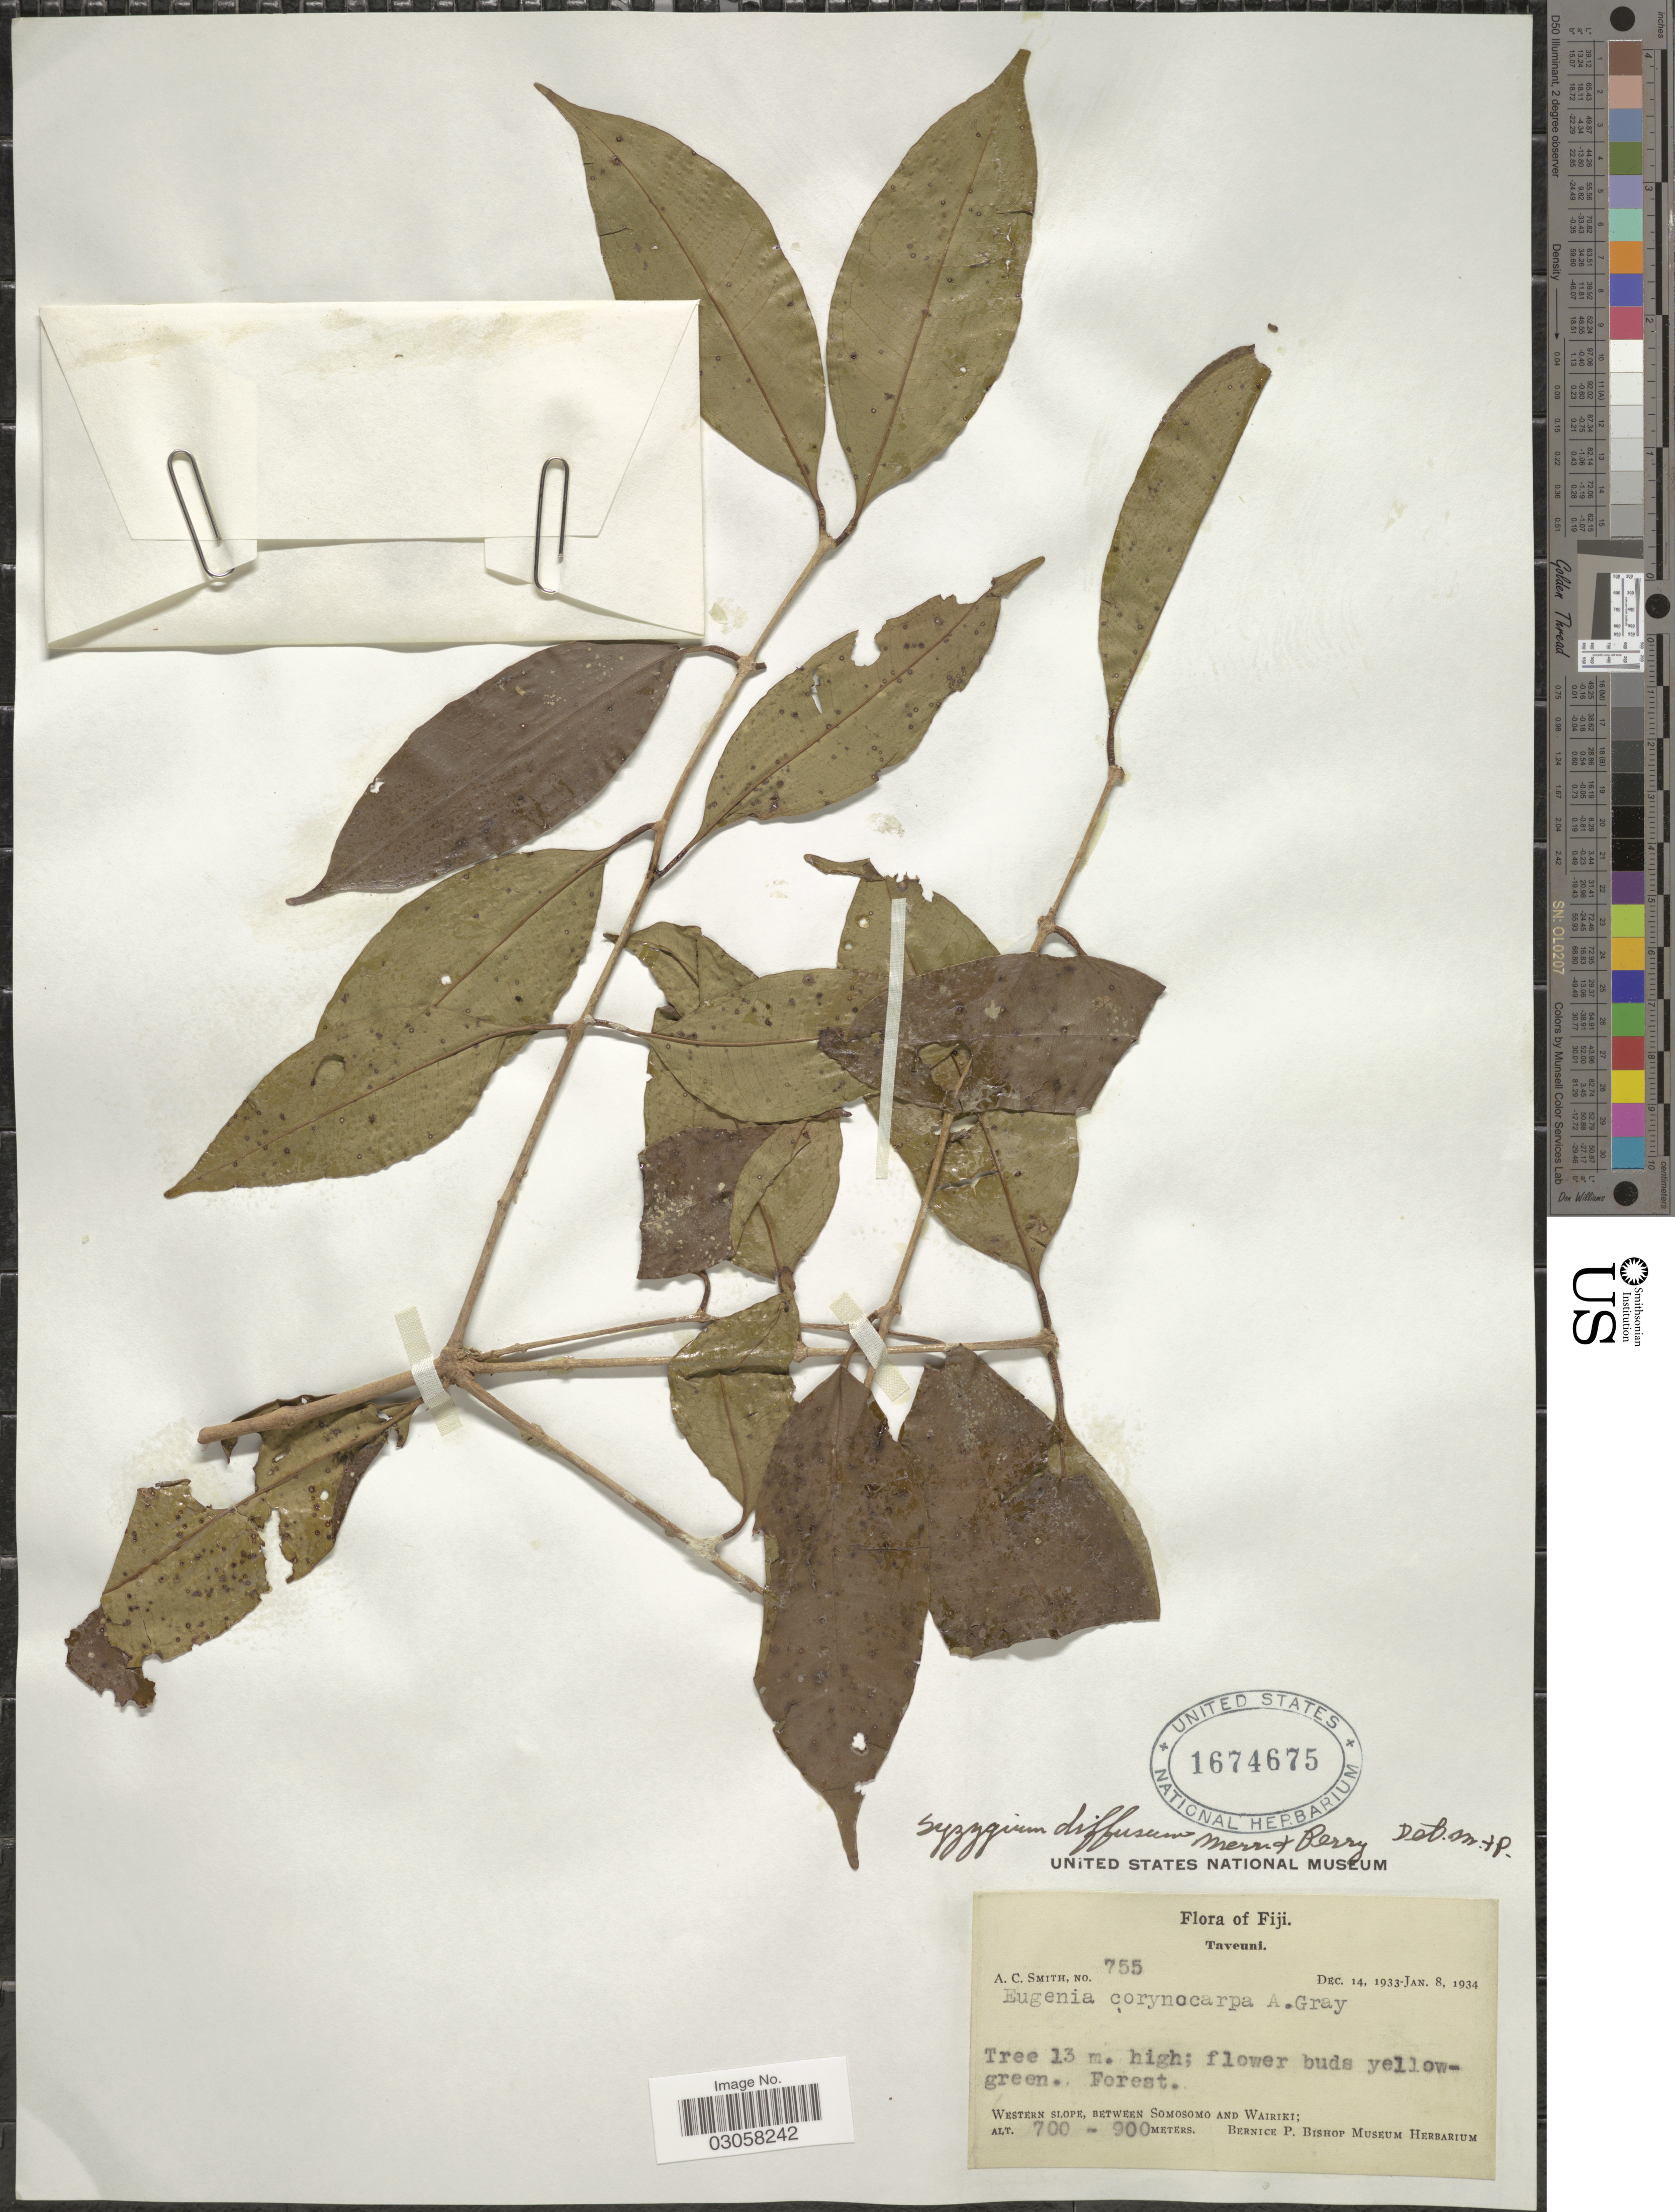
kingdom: Plantae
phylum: Tracheophyta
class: Magnoliopsida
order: Myrtales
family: Myrtaceae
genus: Syzygium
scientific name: Syzygium diffusum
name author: (Turill) Merr. & L.M. Perry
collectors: A. C. Smith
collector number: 755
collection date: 1933-12-14/1934-01-08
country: Fiji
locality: Taveuni. Western slope, between Somosomo and Wairiki.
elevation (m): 700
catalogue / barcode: US 1674675